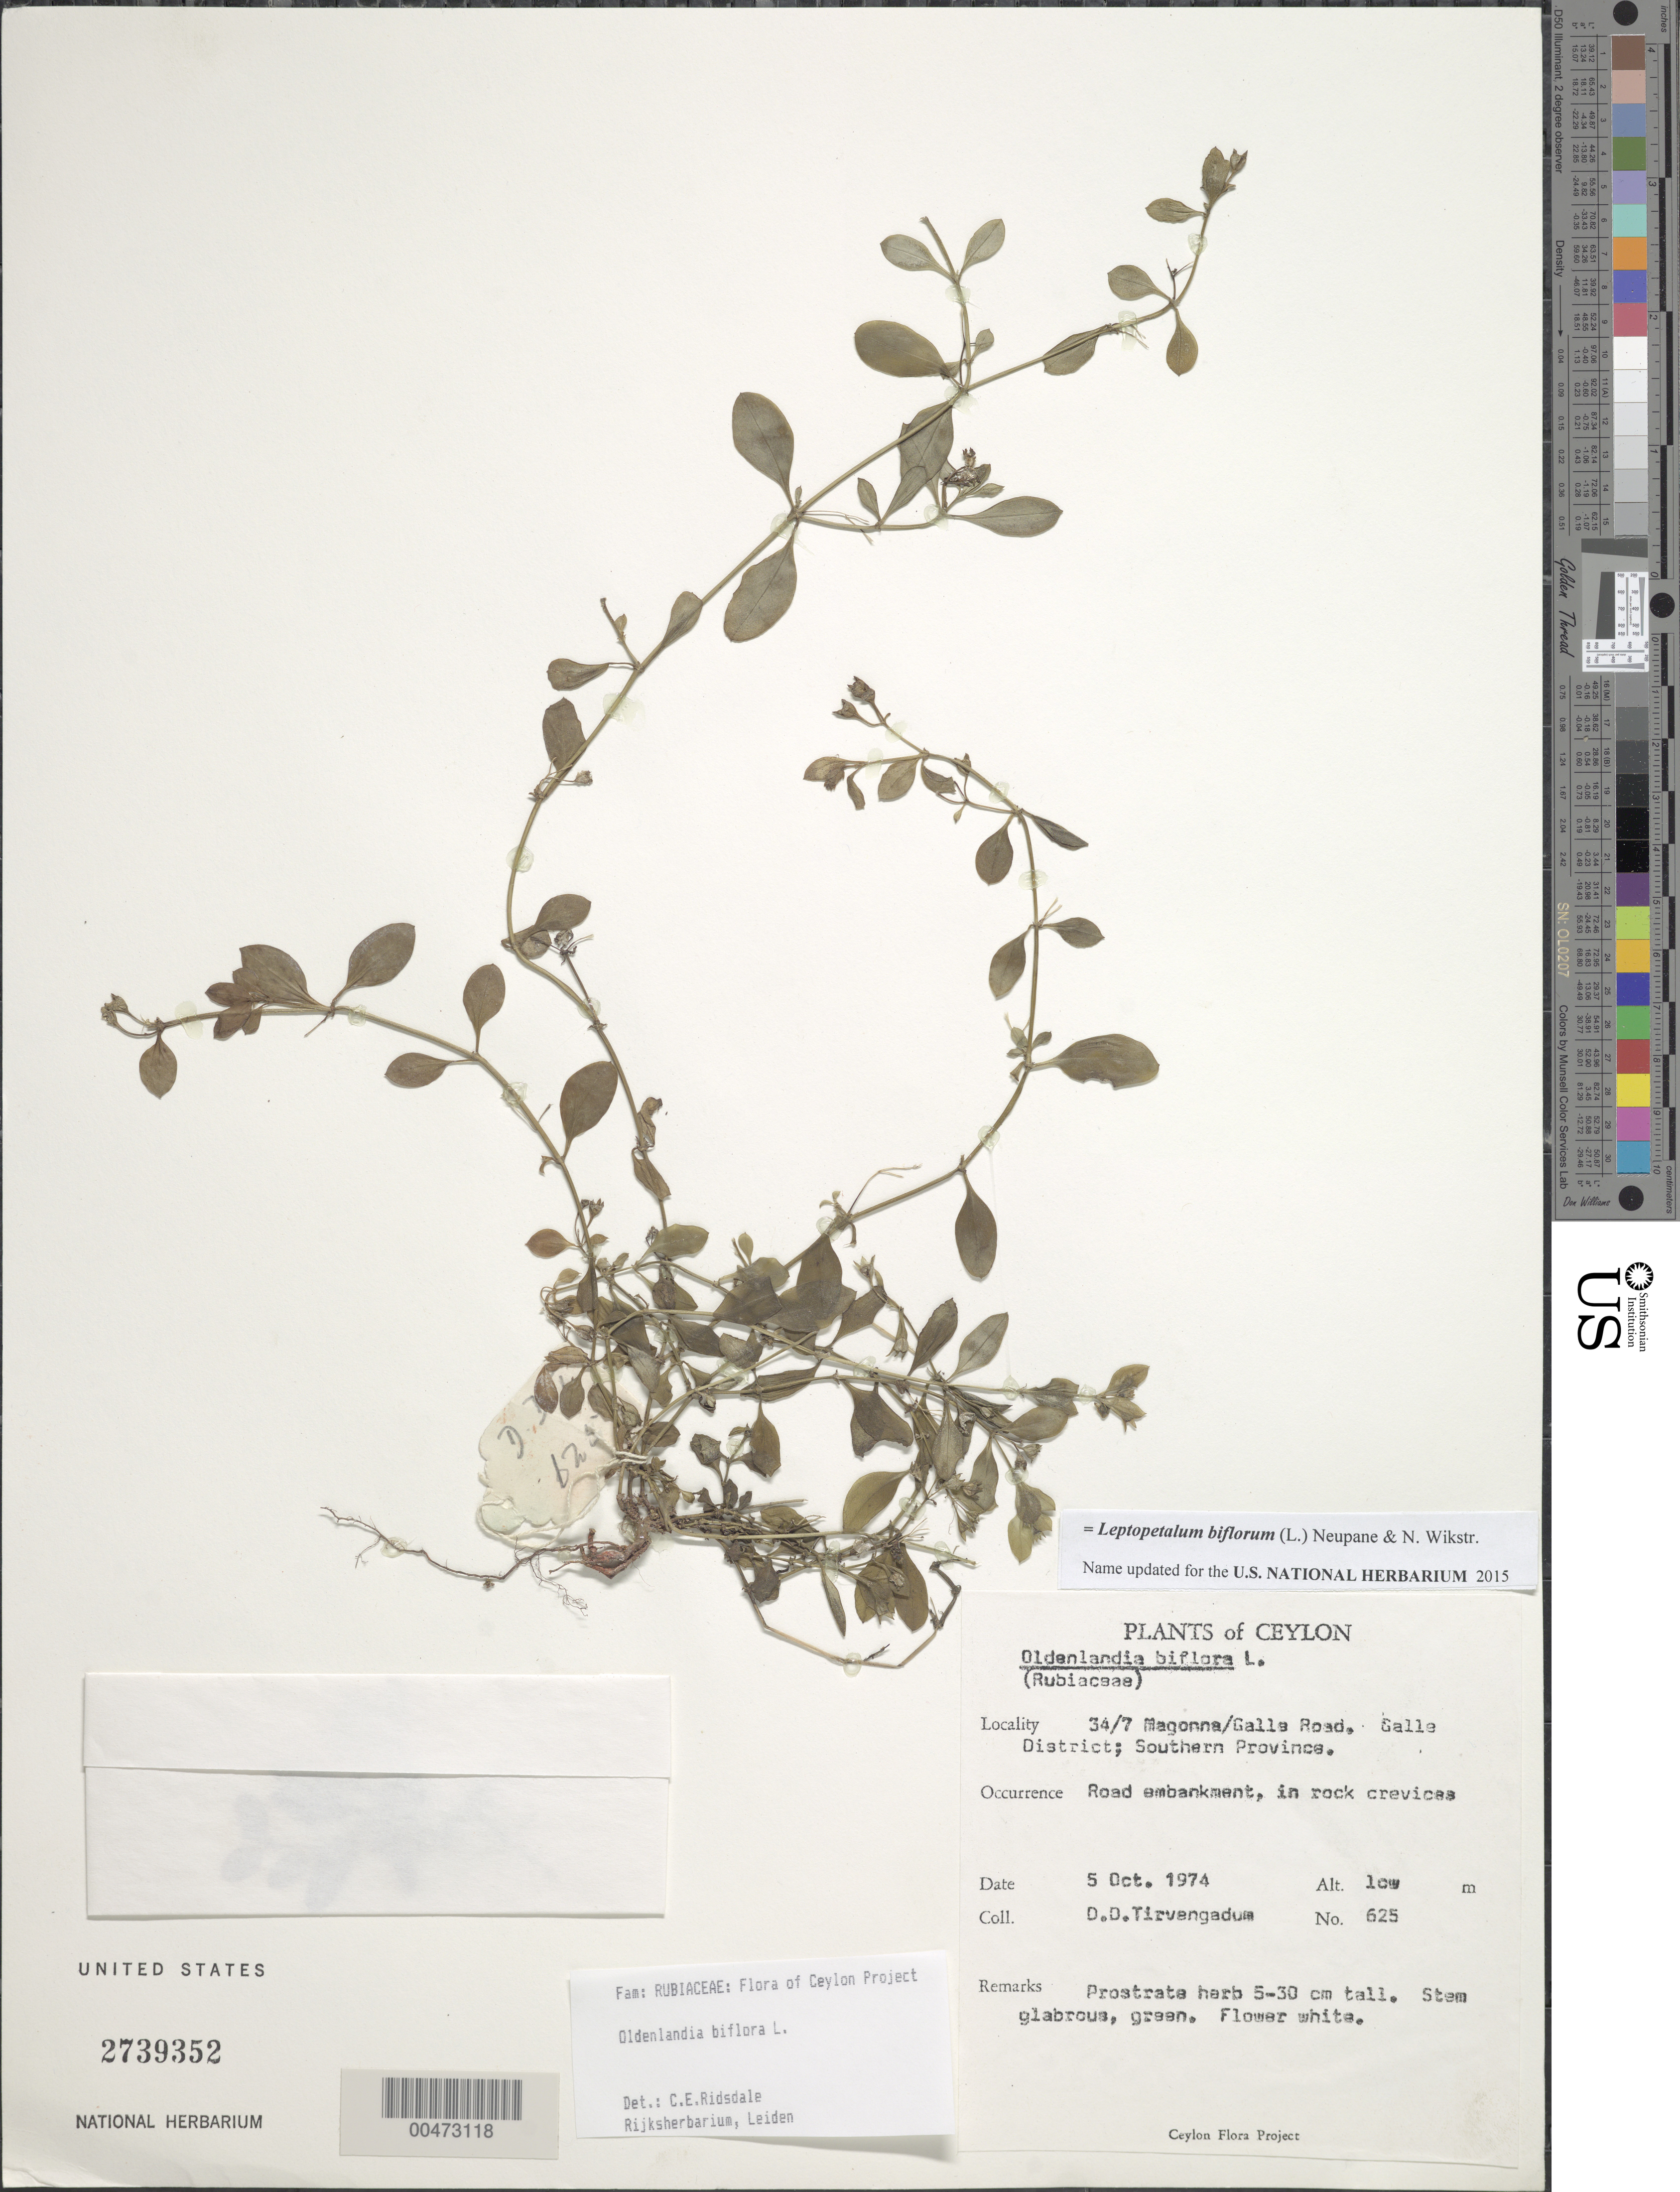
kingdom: Plantae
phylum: Tracheophyta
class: Magnoliopsida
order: Gentianales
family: Rubiaceae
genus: Leptopetalum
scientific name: Leptopetalum biflorum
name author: (L.) Neupane & N. Wikstr.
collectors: D. Tirvengadum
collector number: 625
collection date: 1974-10-05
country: Sri Lanka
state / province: Southern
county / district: Galle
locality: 34/7 Magonna/ Galle Road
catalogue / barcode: US 2739352